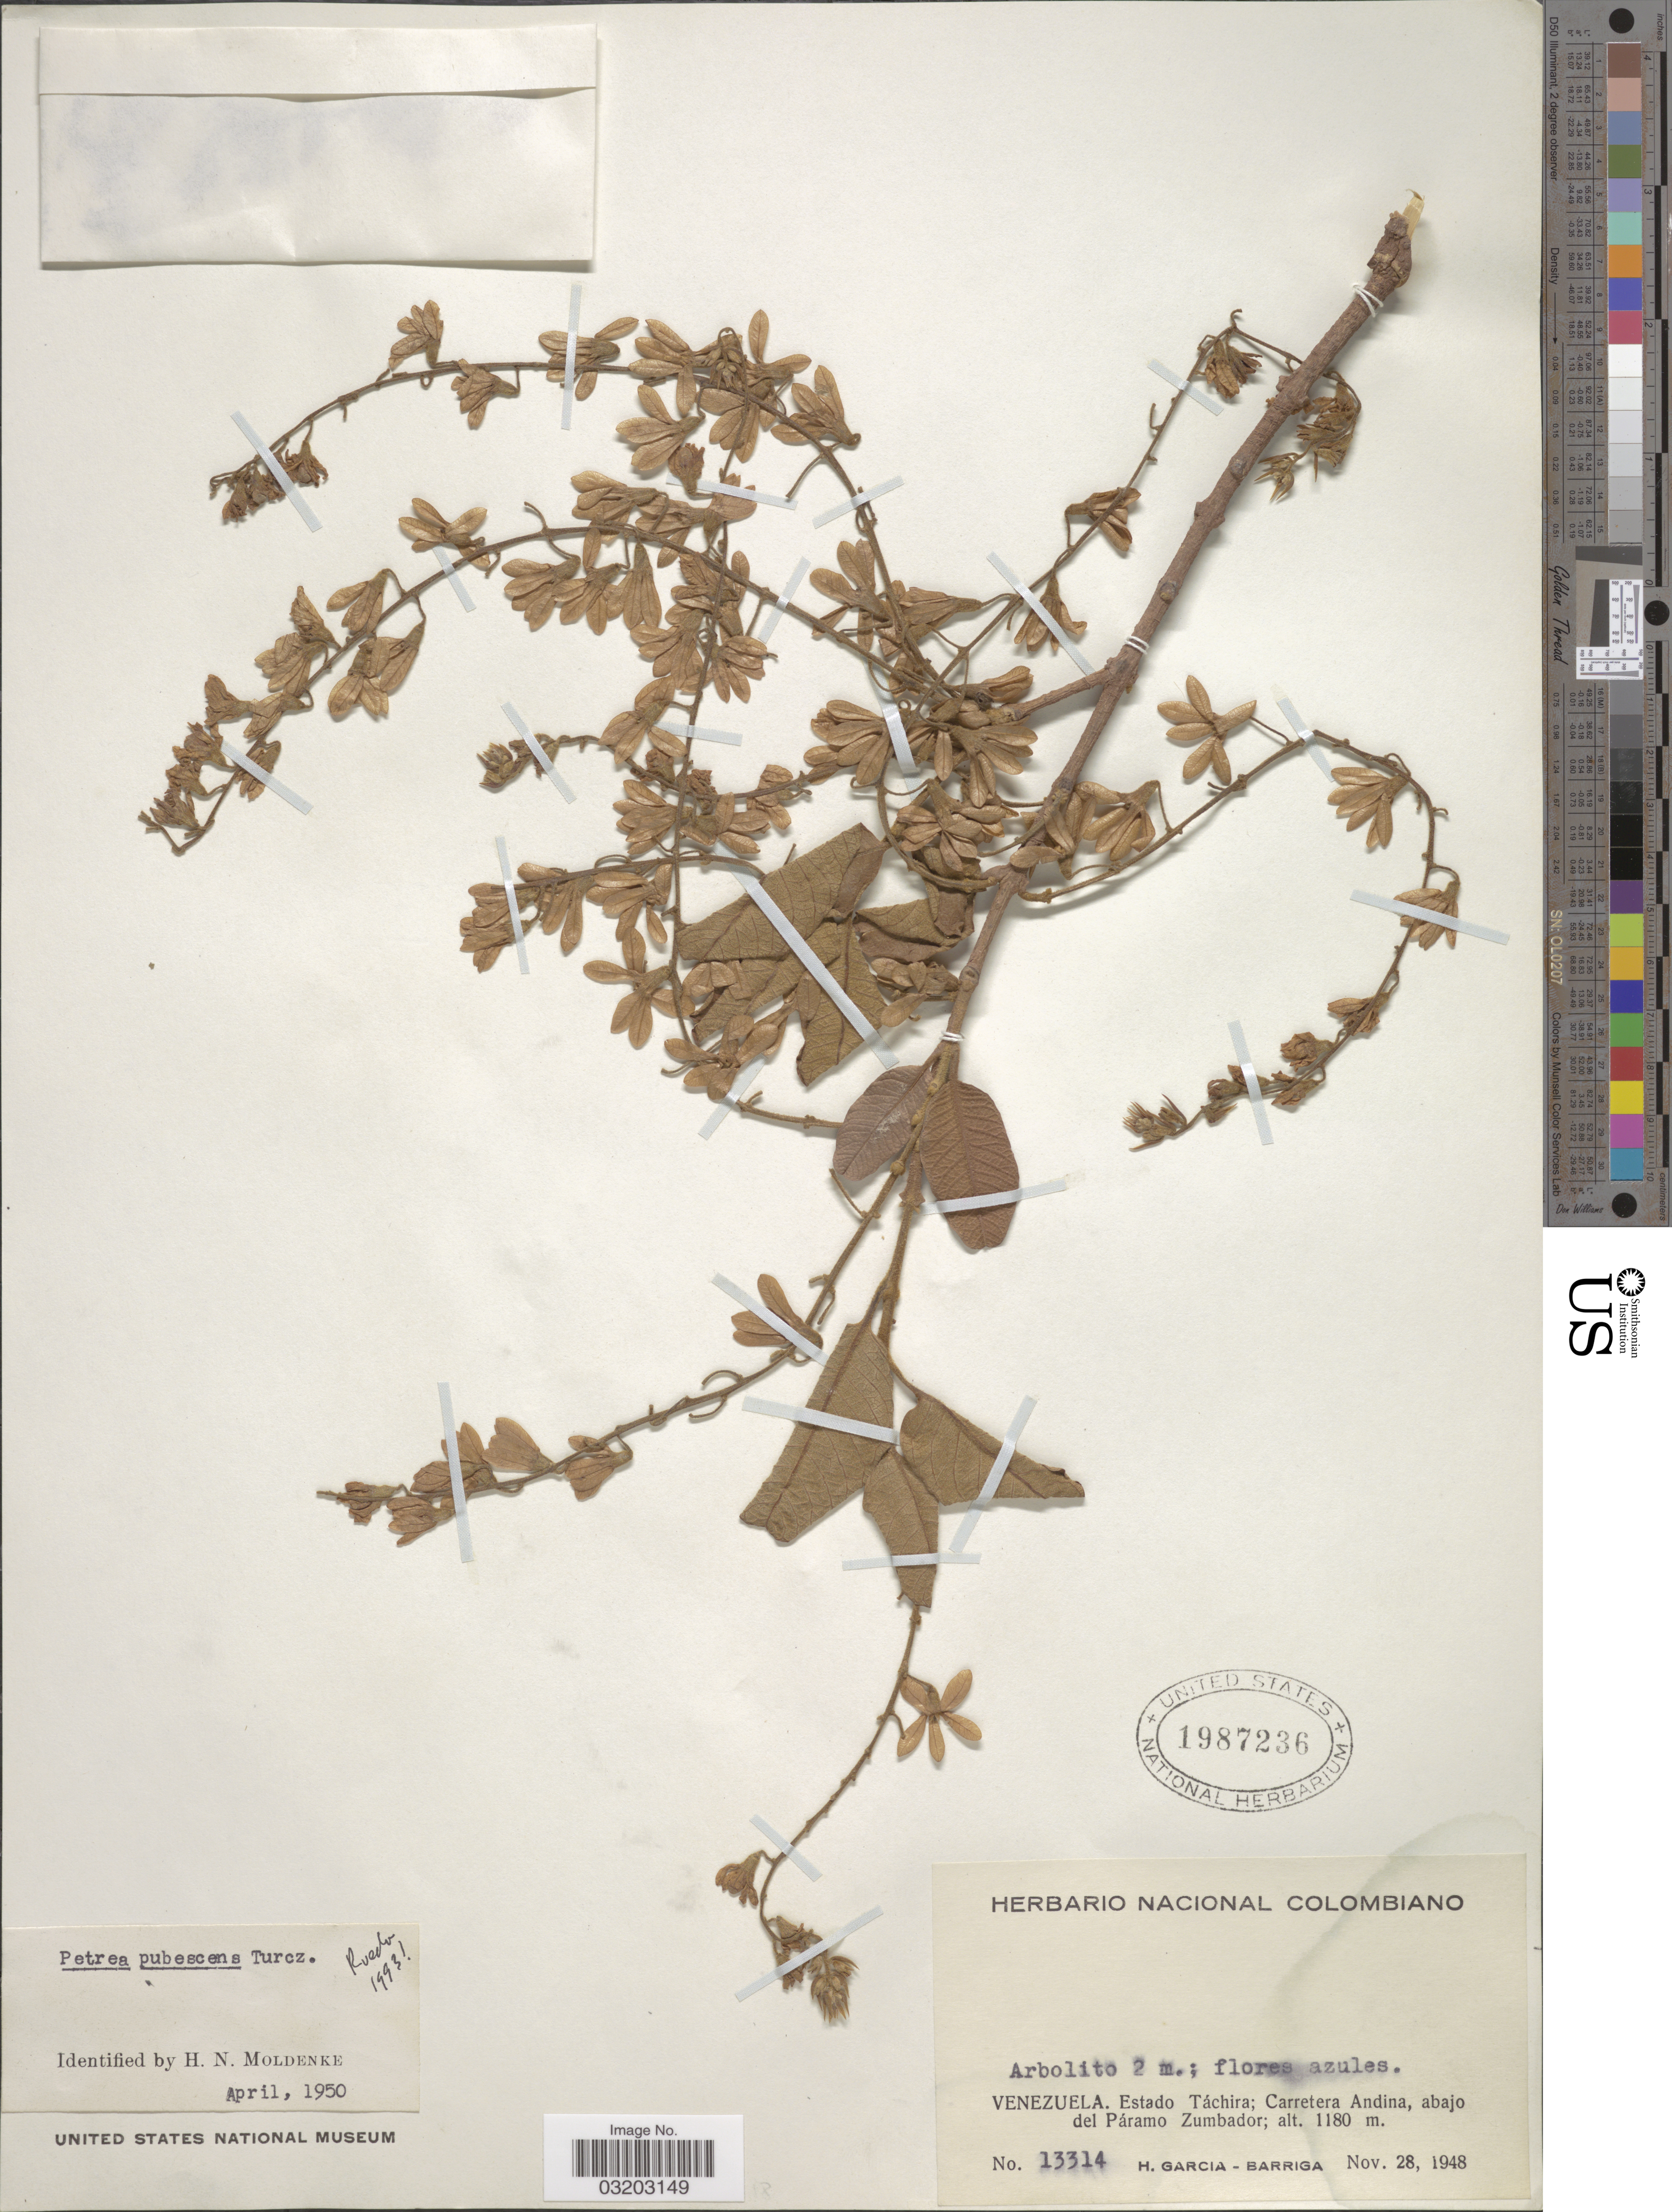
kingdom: Plantae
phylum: Tracheophyta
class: Magnoliopsida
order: Lamiales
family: Verbenaceae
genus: Petrea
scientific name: Petrea pubescens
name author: Turcz.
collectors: H. García Barriga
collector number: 13314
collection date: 1948-11-28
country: Venezuela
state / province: Tachira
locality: Carretera Andina, abajo del Páramo Zumbador.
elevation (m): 1180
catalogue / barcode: US 1987236